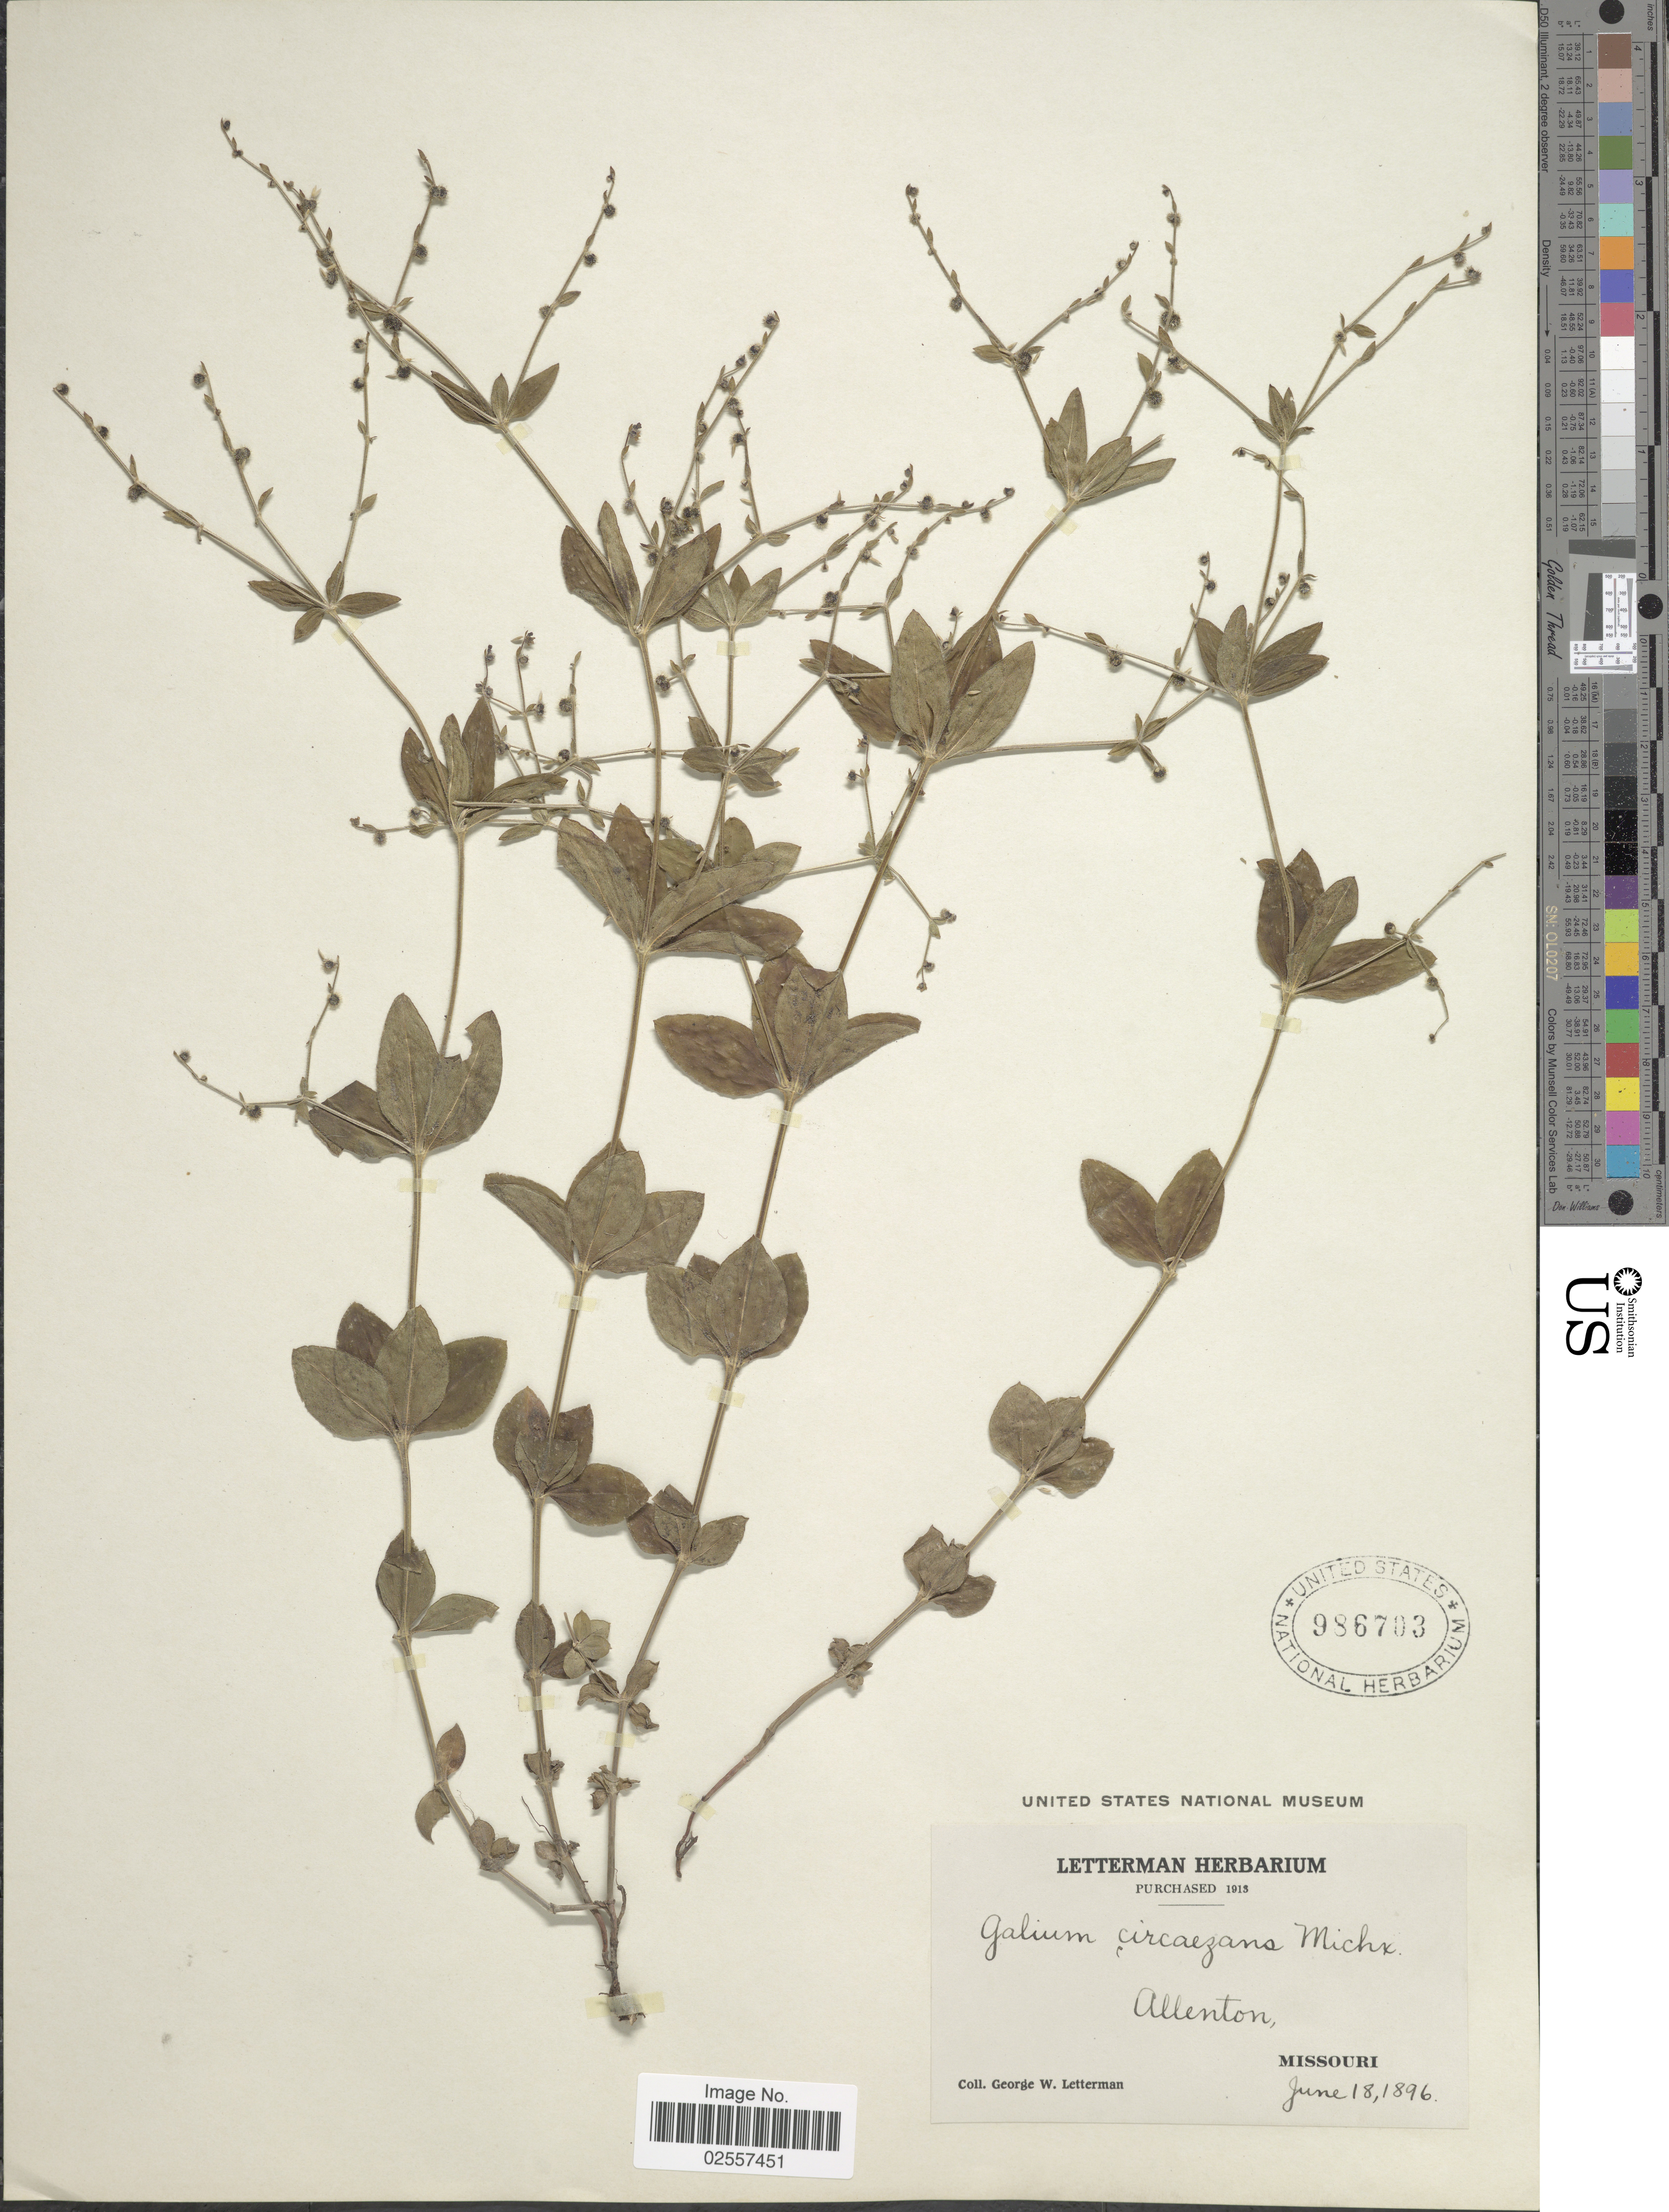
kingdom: Plantae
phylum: Tracheophyta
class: Magnoliopsida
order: Gentianales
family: Rubiaceae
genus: Galium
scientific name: Galium circaezans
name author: Michx.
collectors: G. W. Letterman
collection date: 1896-06-18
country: United States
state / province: Missouri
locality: Allenton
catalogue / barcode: US 986703